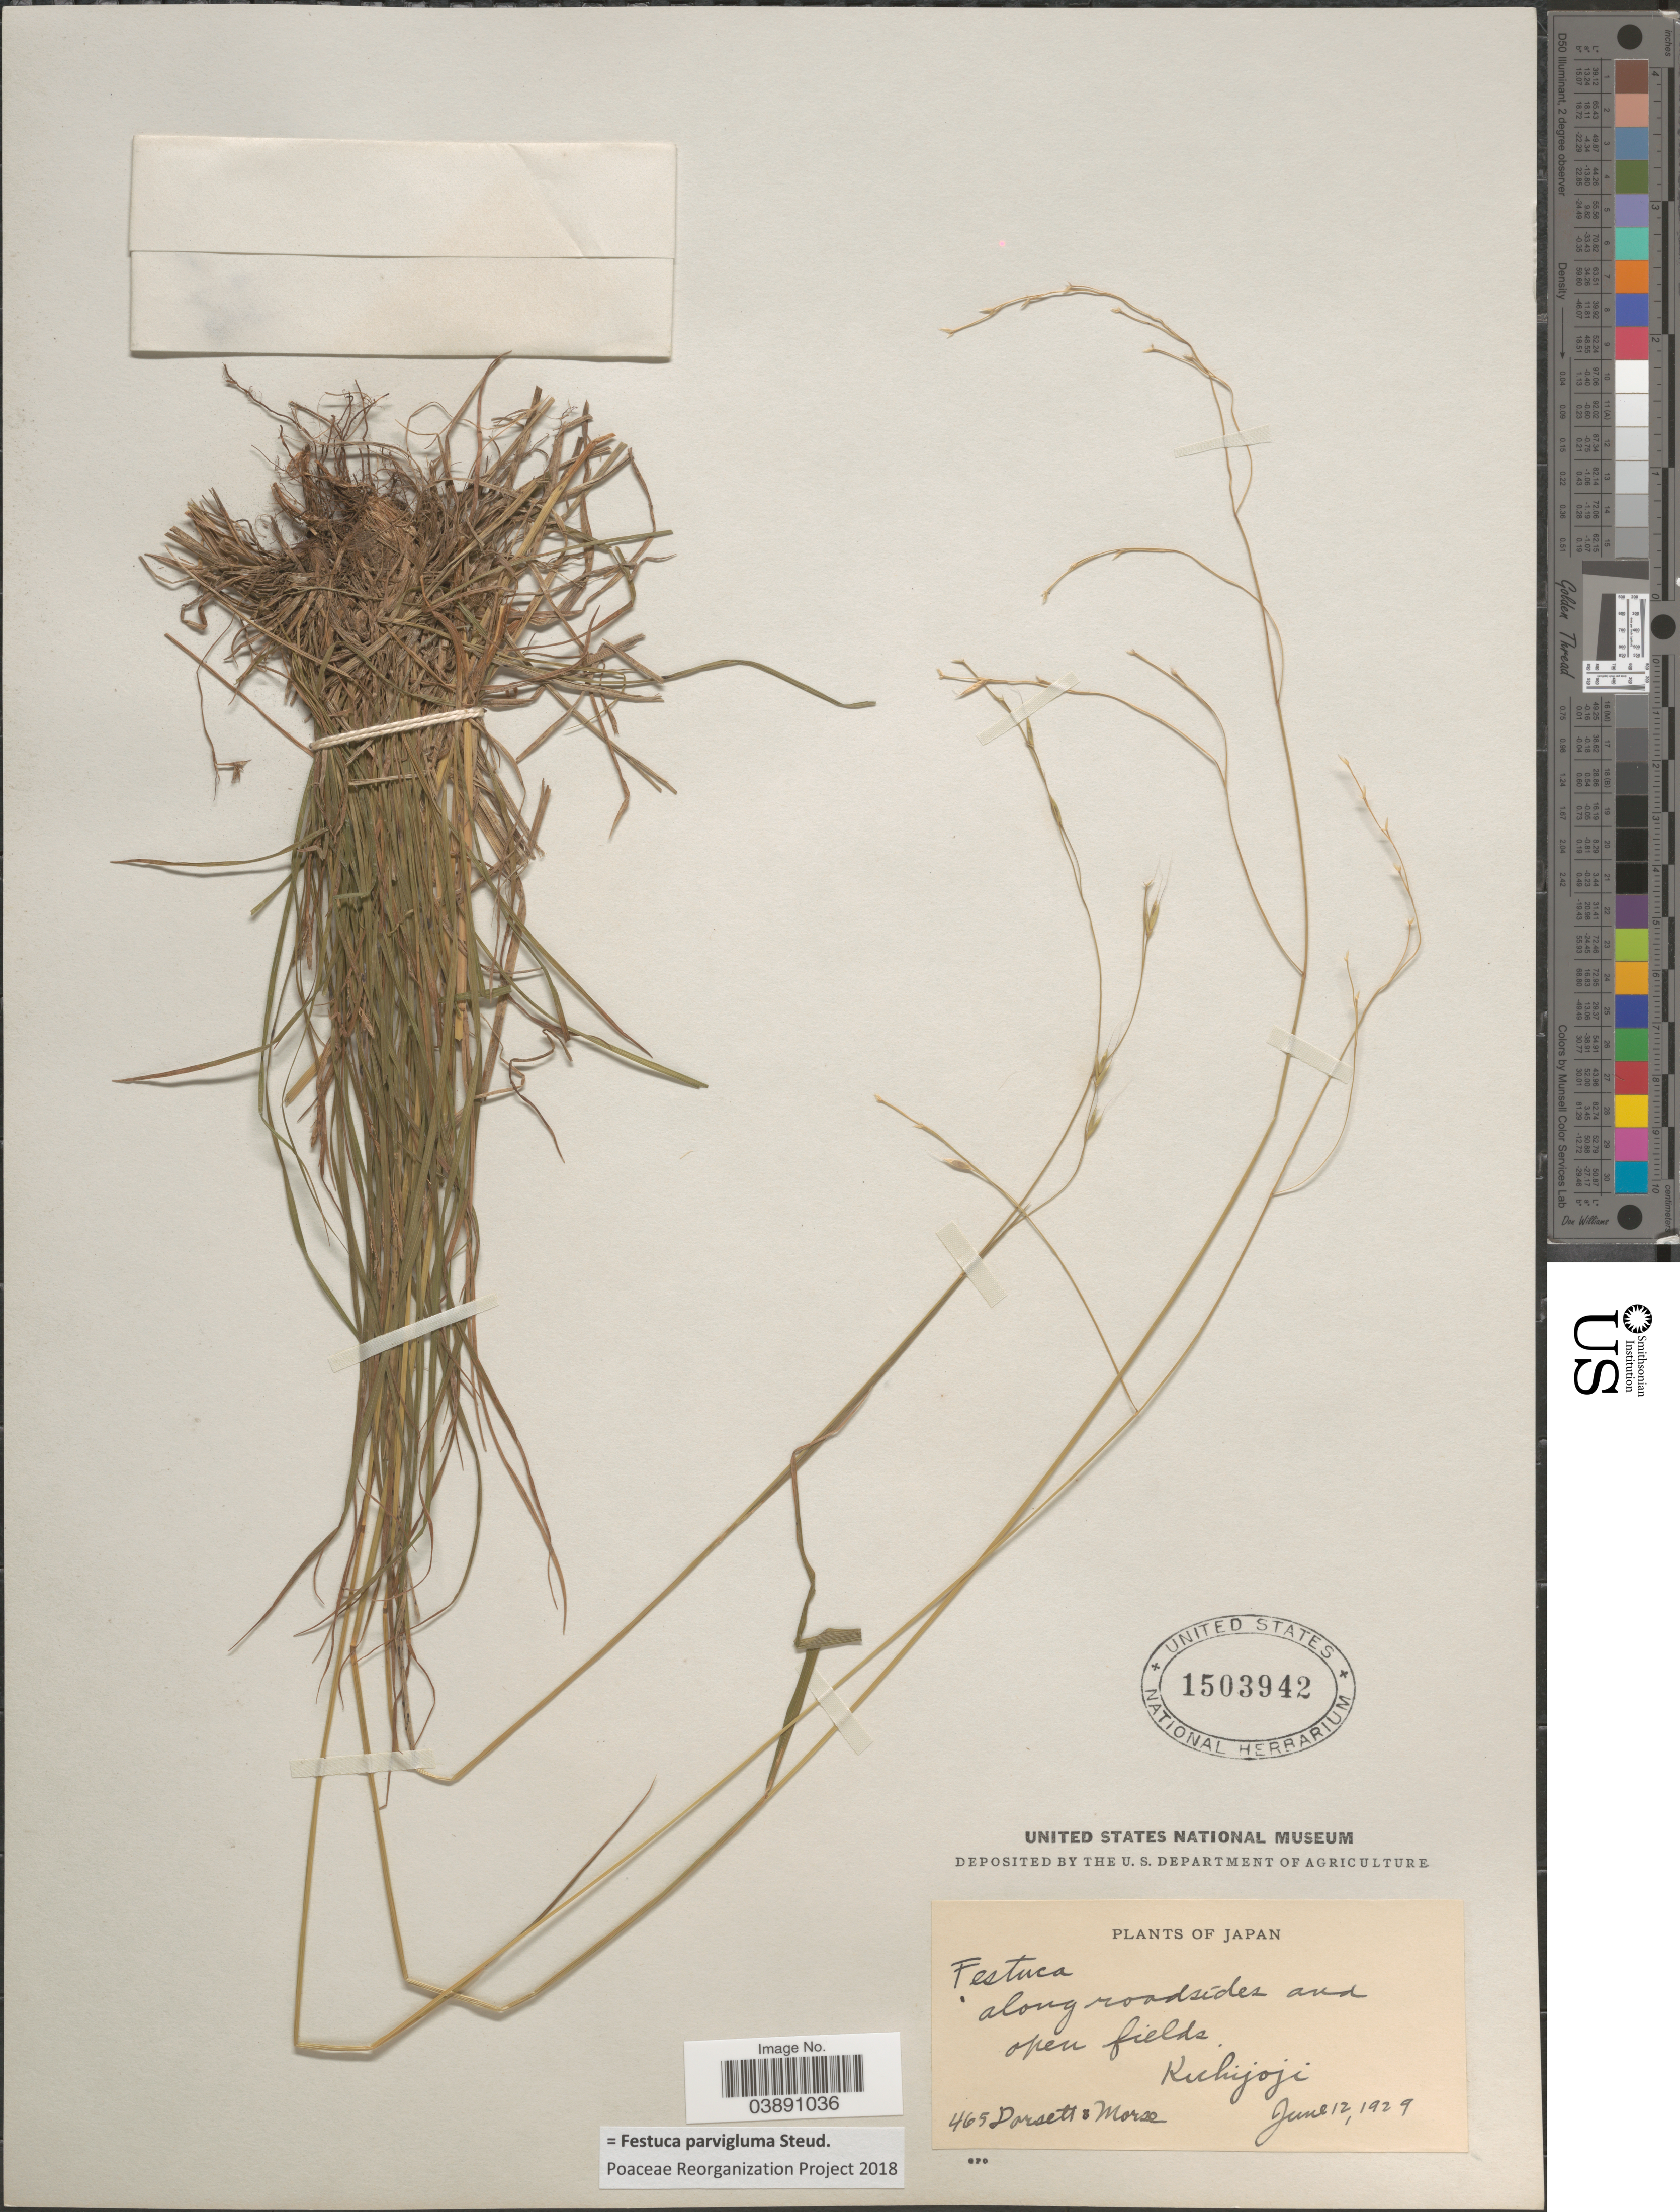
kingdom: Plantae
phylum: Tracheophyta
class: Liliopsida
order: Poales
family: Poaceae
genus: Festuca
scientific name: Festuca parvigluma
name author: Steud.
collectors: -- Dorsett & -. Morse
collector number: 465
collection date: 1929-06-12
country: Japan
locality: Along roadsides and open fields, Kichijoji.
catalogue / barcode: US 1503942